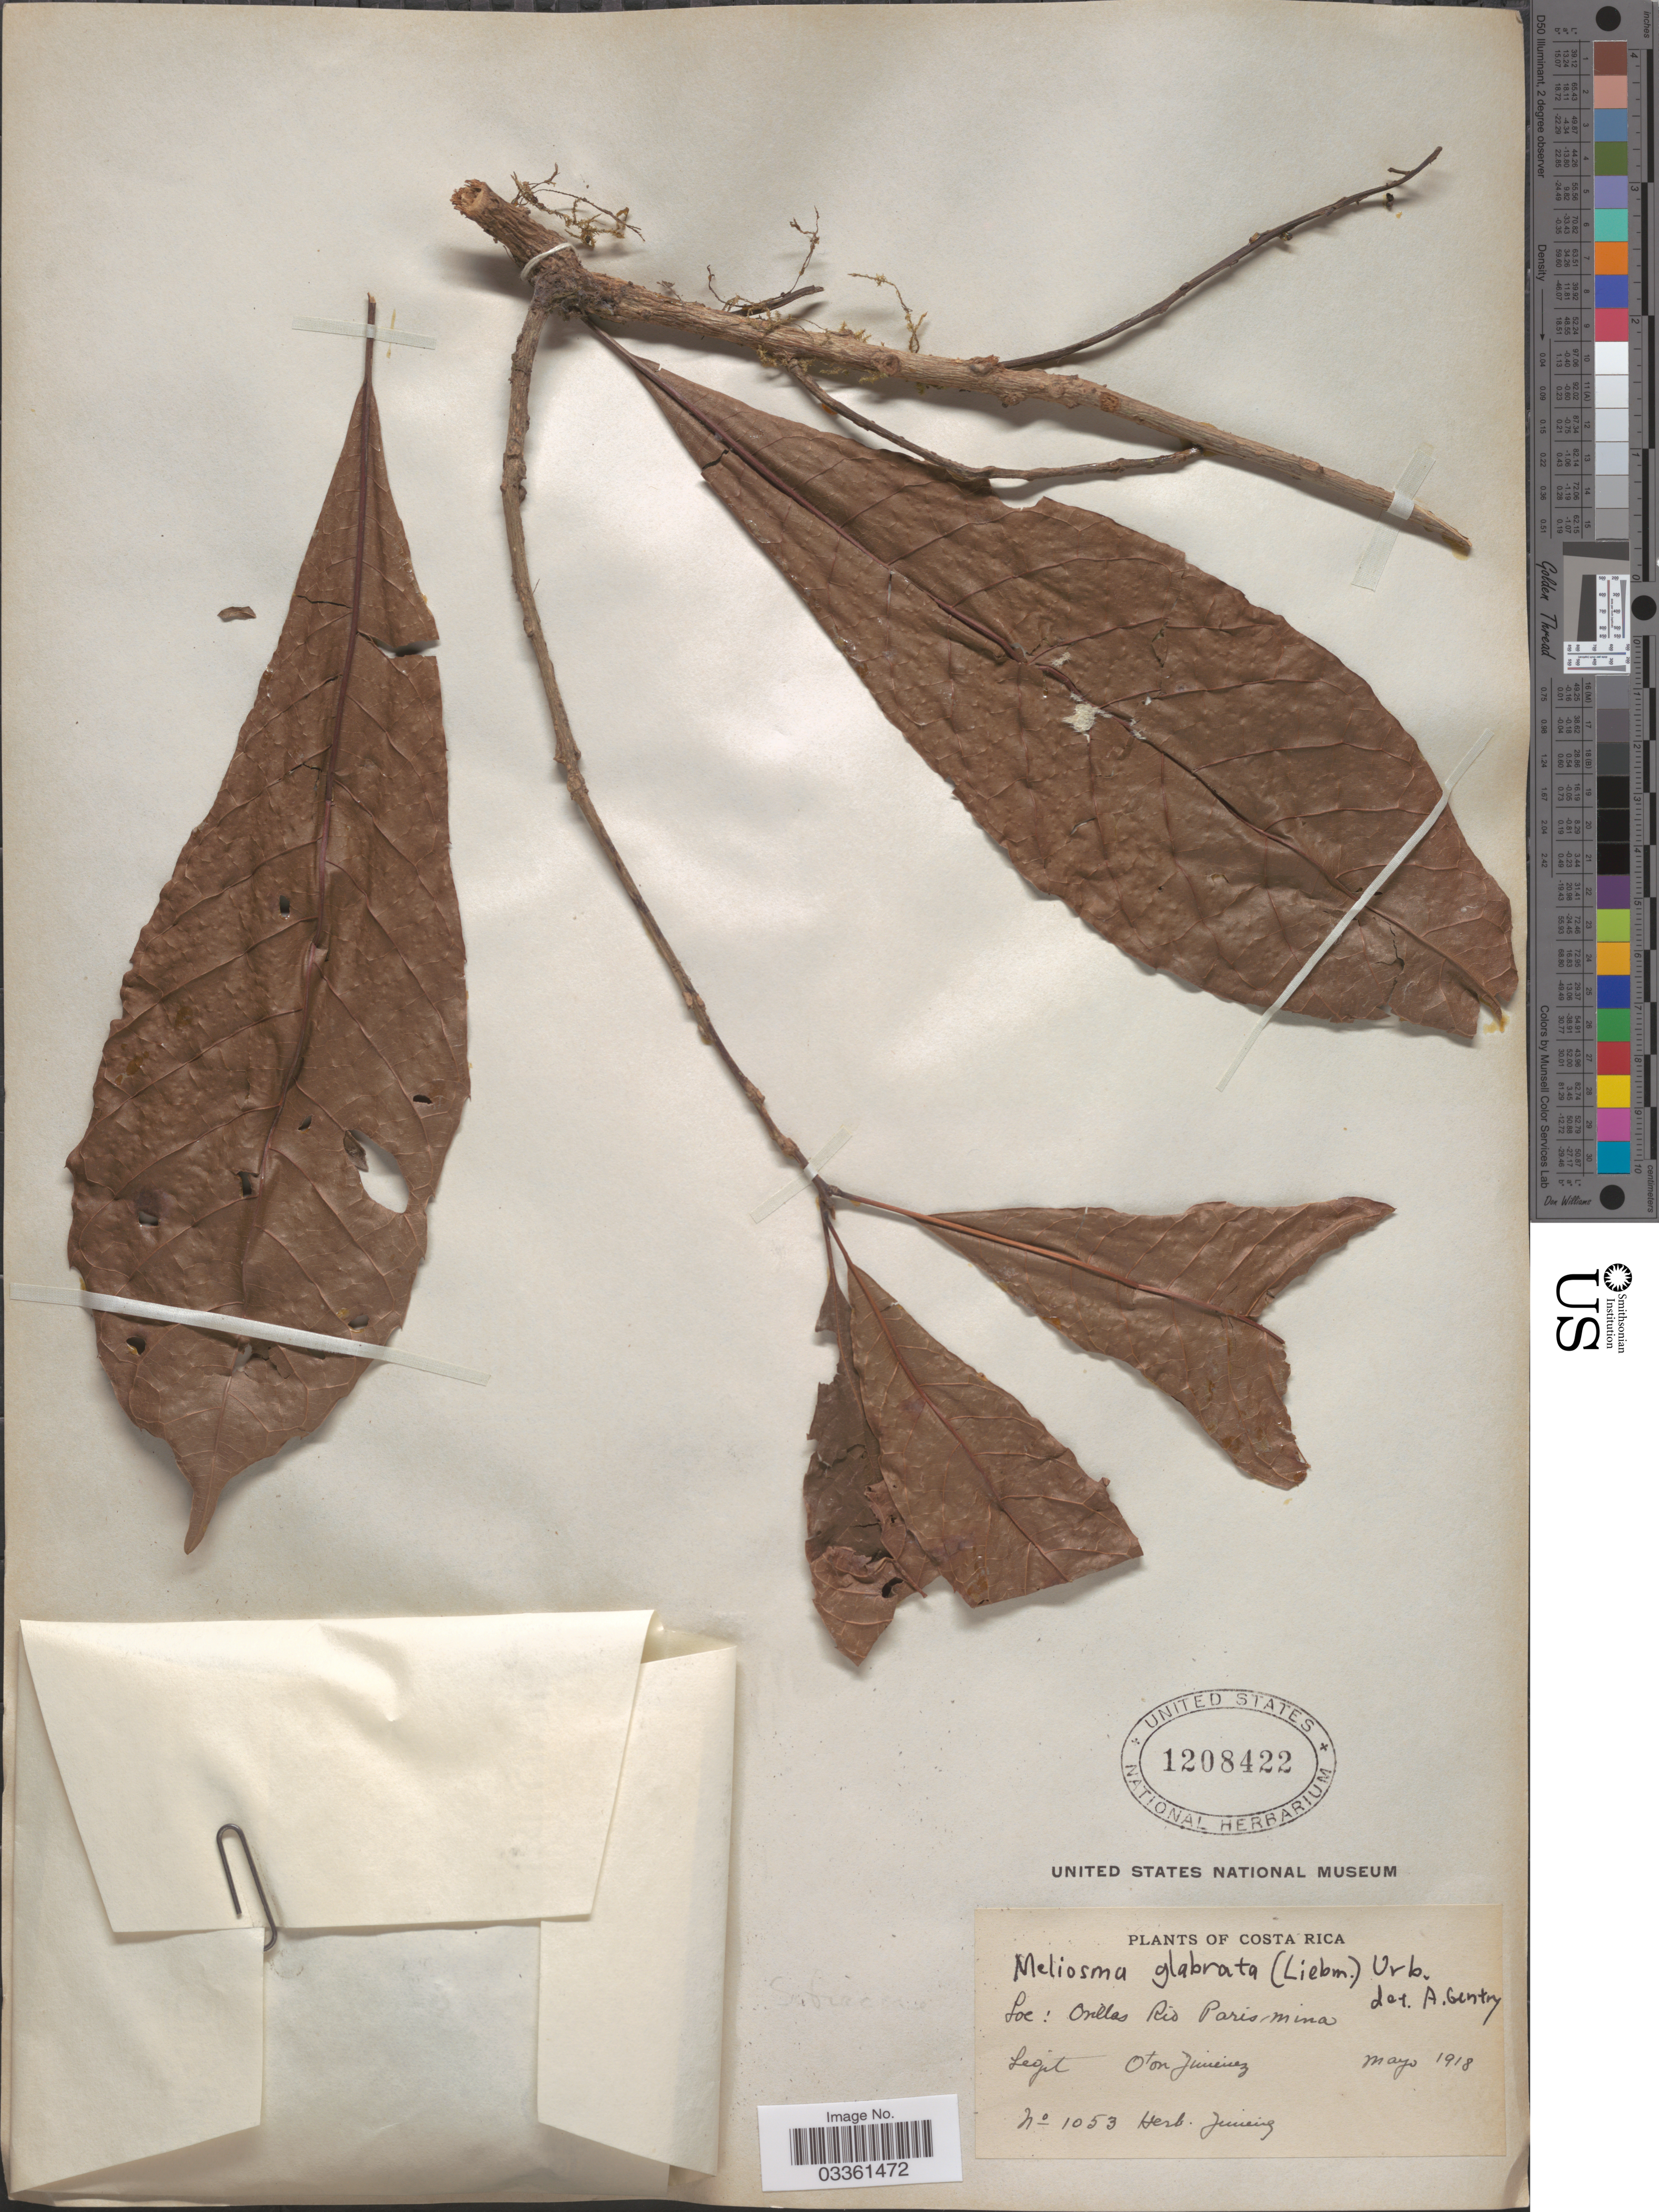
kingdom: Plantae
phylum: Tracheophyta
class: Magnoliopsida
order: Proteales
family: Sabiaceae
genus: Meliosma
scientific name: Meliosma glabrata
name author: (Liebm.) Urb.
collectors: O. Jimenez L.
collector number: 1053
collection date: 1918-05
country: Costa Rica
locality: Orillas Rio Paris Mina.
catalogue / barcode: US 1208422